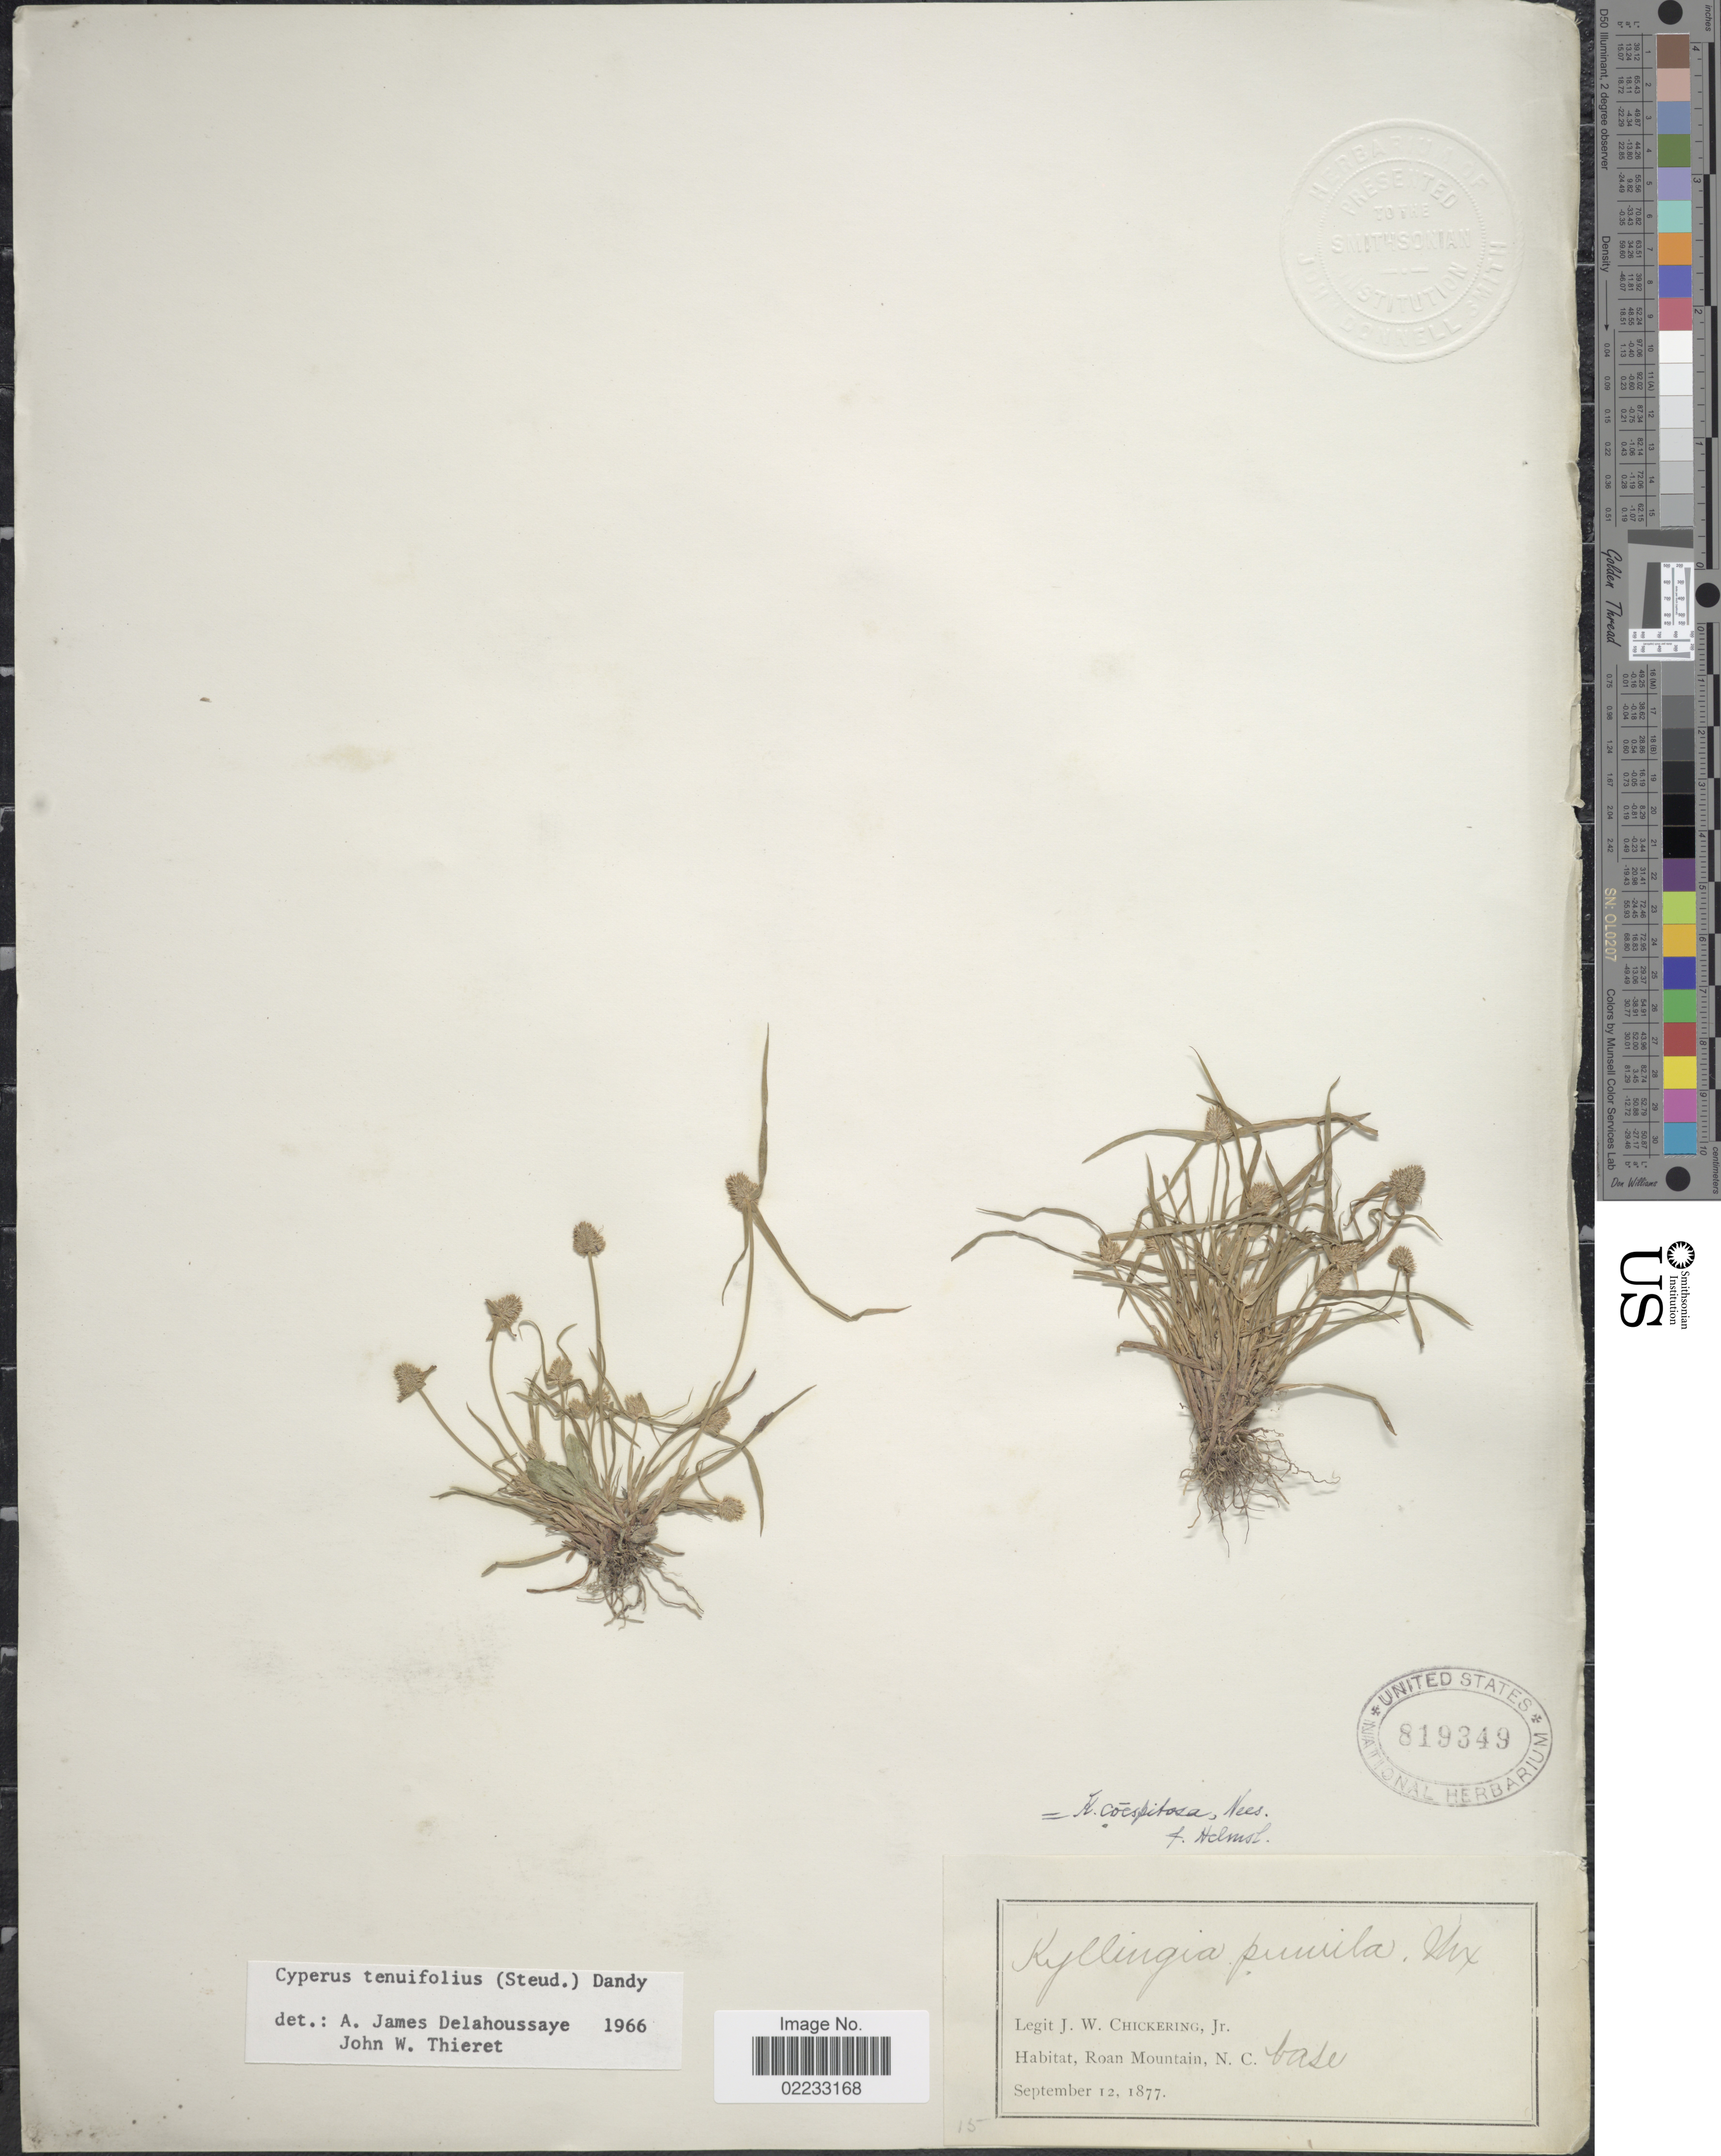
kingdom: Plantae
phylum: Tracheophyta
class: Liliopsida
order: Poales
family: Cyperaceae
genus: Cyperus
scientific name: Cyperus hortensis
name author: (Salzm. ex Steud.) Dorr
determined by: Strong, Mark T., (BOT), Smithsonian Institution - National Museum of Natural History (UNITED STATES)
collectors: J. W. Chickering Jr.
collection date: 1877-09-12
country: United States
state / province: North Carolina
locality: Roan Mountain, N. C. base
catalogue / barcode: US 819349